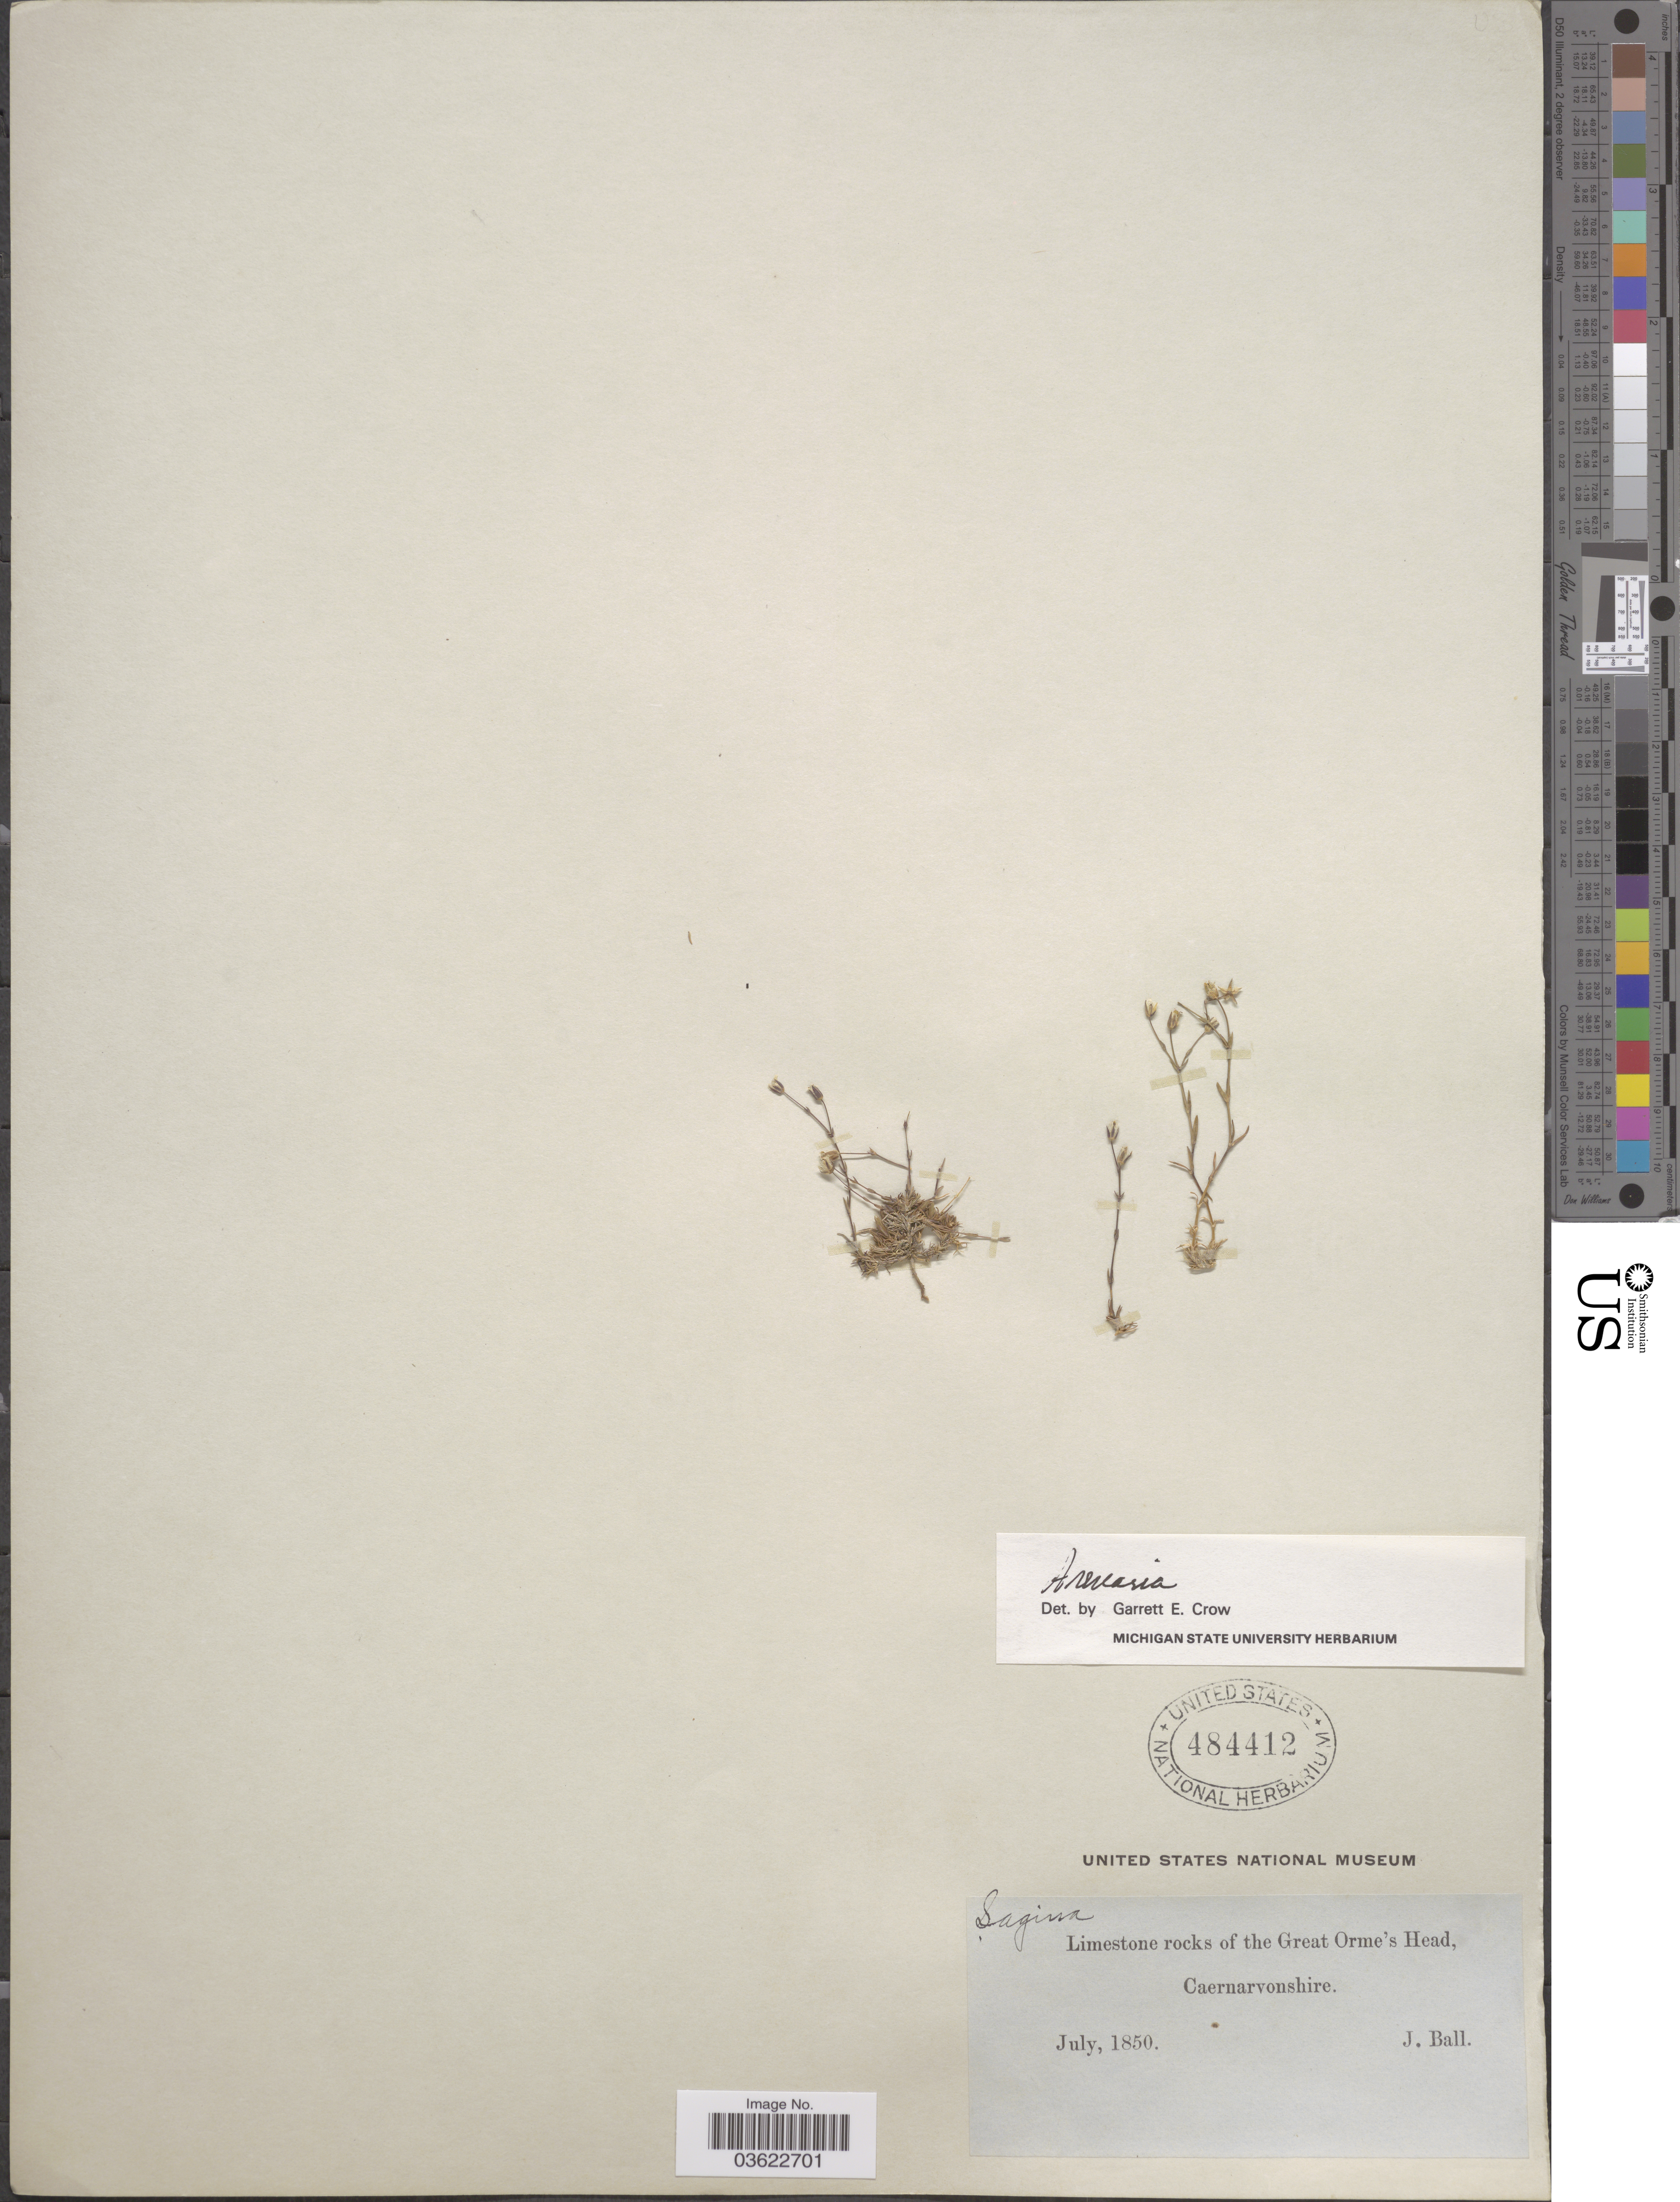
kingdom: Plantae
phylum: Tracheophyta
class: Magnoliopsida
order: Caryophyllales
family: Caryophyllaceae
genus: Arenaria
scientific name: Arenaria sp.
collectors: J. Ball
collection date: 1850-07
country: United Kingdom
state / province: Wales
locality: Great Orme's Head, Caernarvonshire.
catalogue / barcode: US 484412